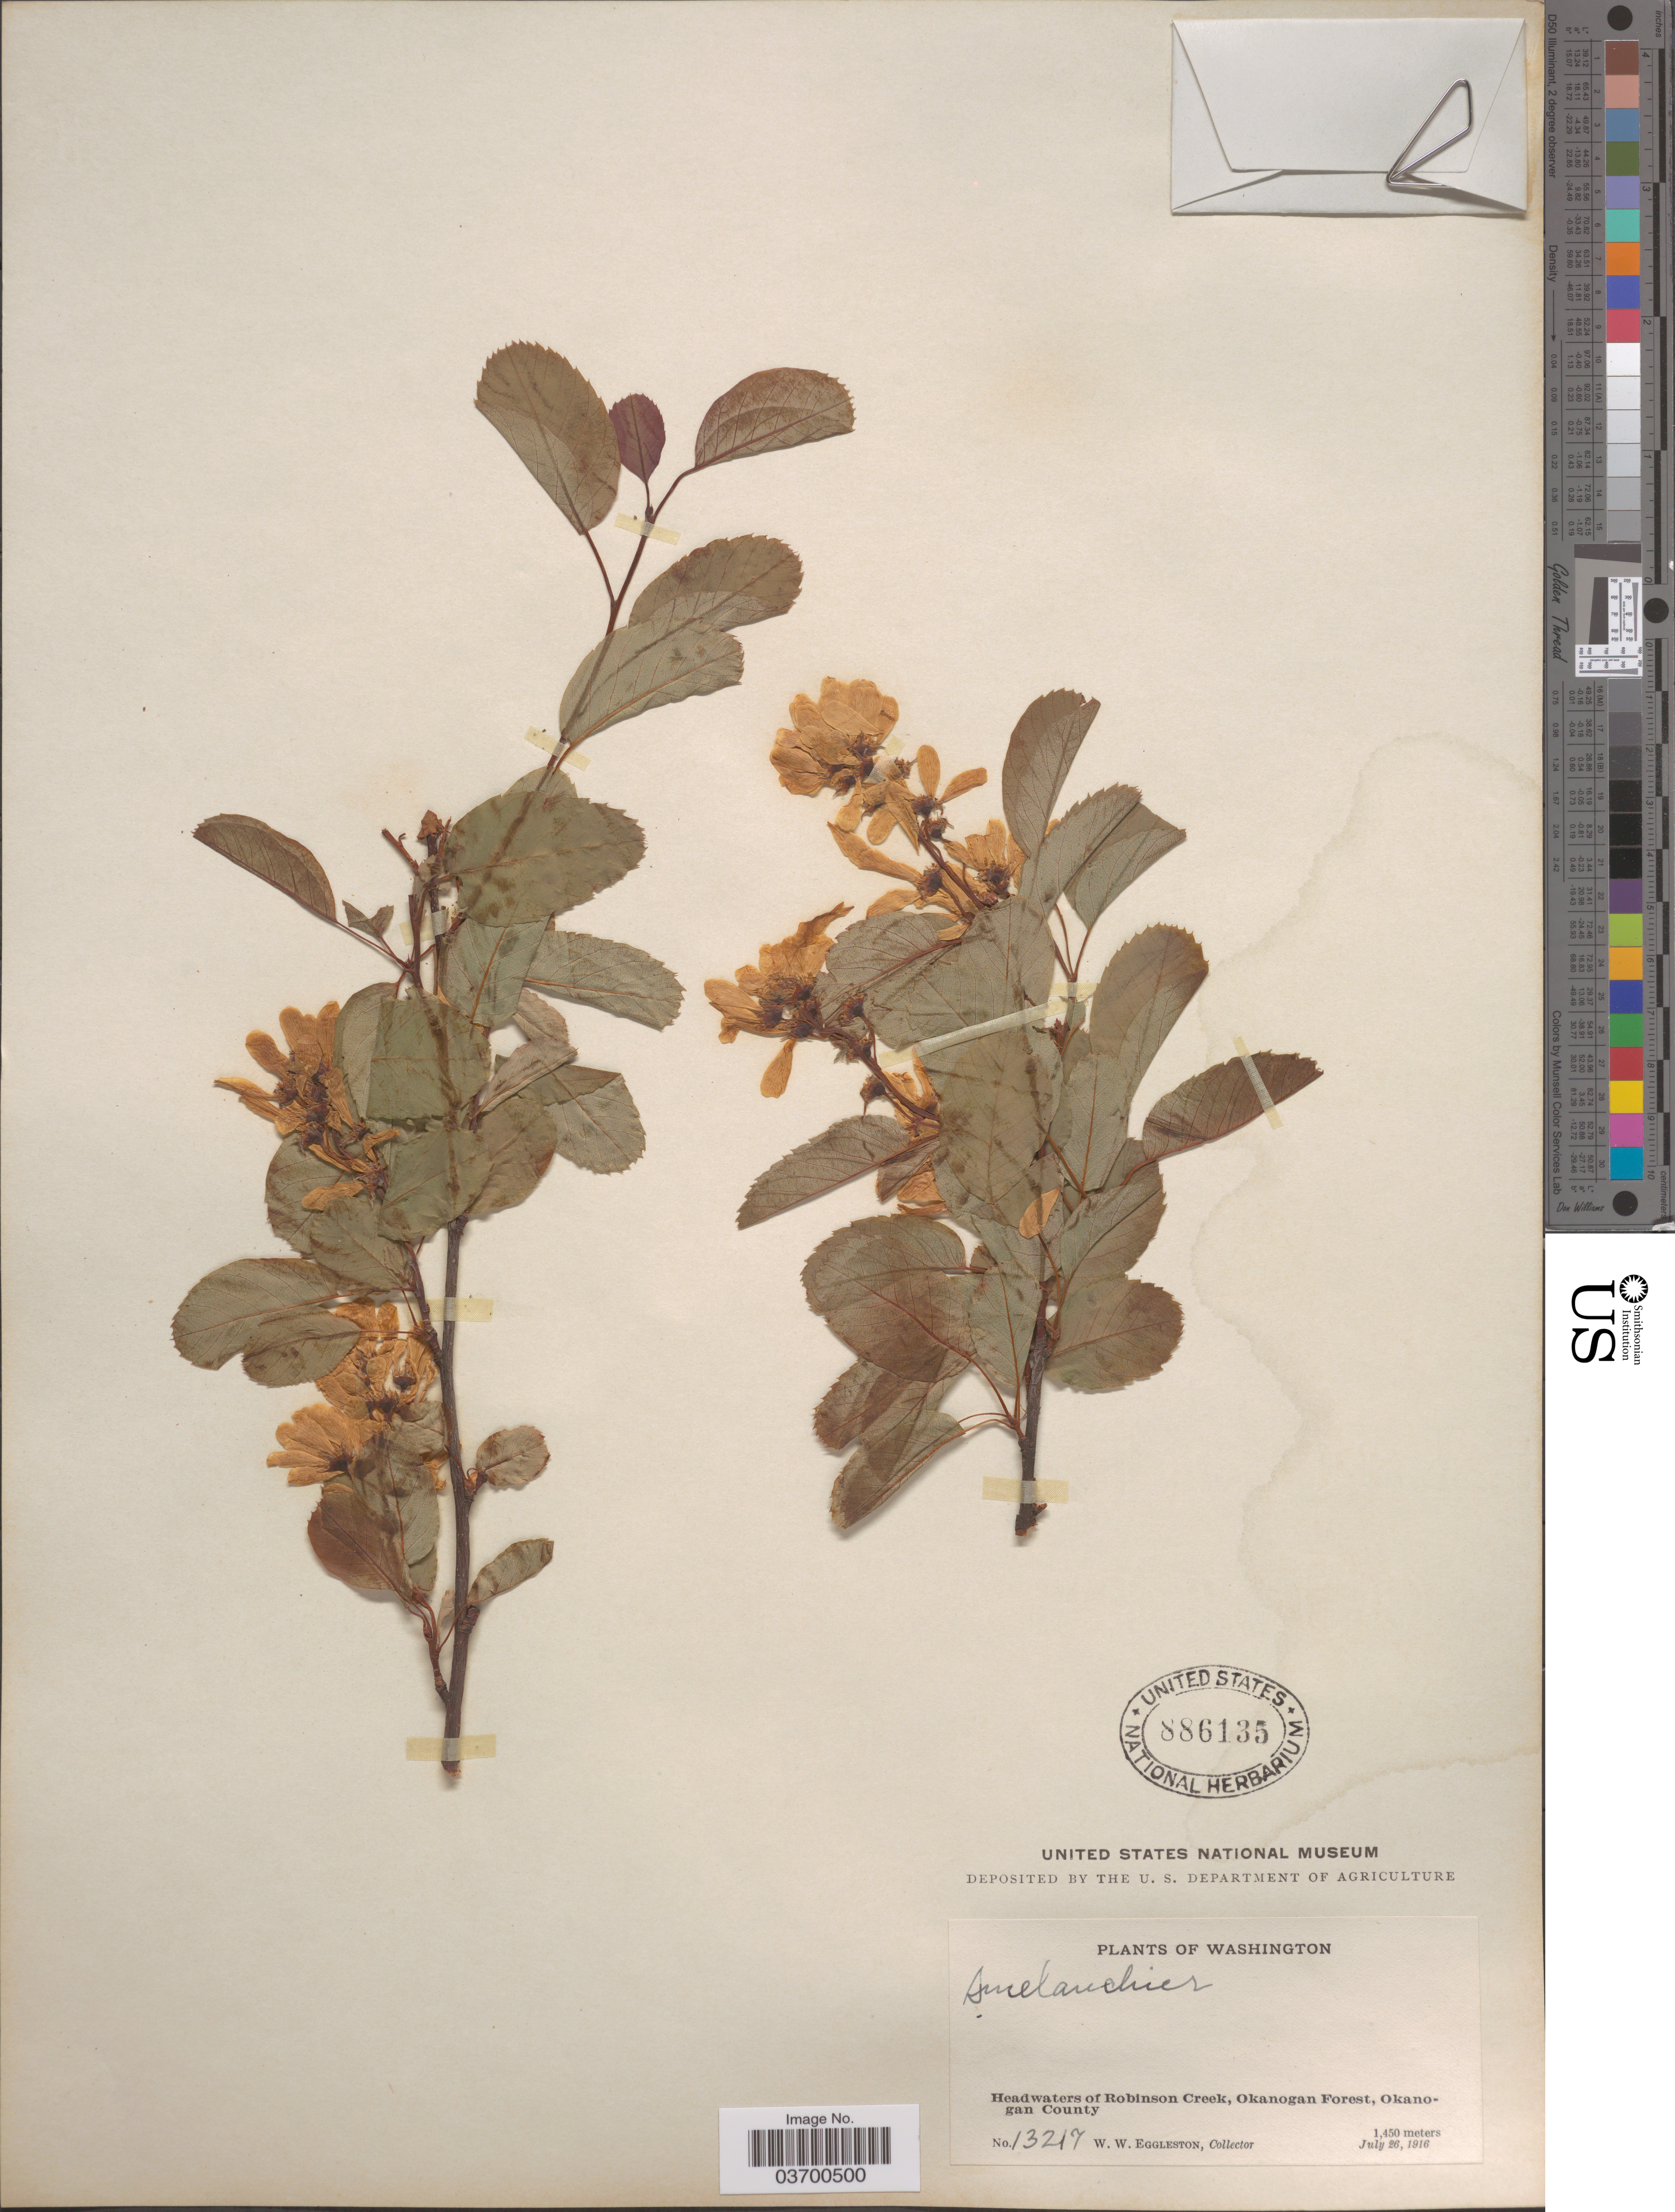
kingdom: Plantae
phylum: Tracheophyta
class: Magnoliopsida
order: Rosales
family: Rosaceae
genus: Amelanchier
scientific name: Amelanchier cusickii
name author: Fernald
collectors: W. W. Eggleston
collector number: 13217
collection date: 1916-07-26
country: United States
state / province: Washington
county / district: Okanogan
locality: Headwaters of Robinson Creek, Okanogan Forest, Okanogan County.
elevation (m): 1450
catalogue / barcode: US 886135